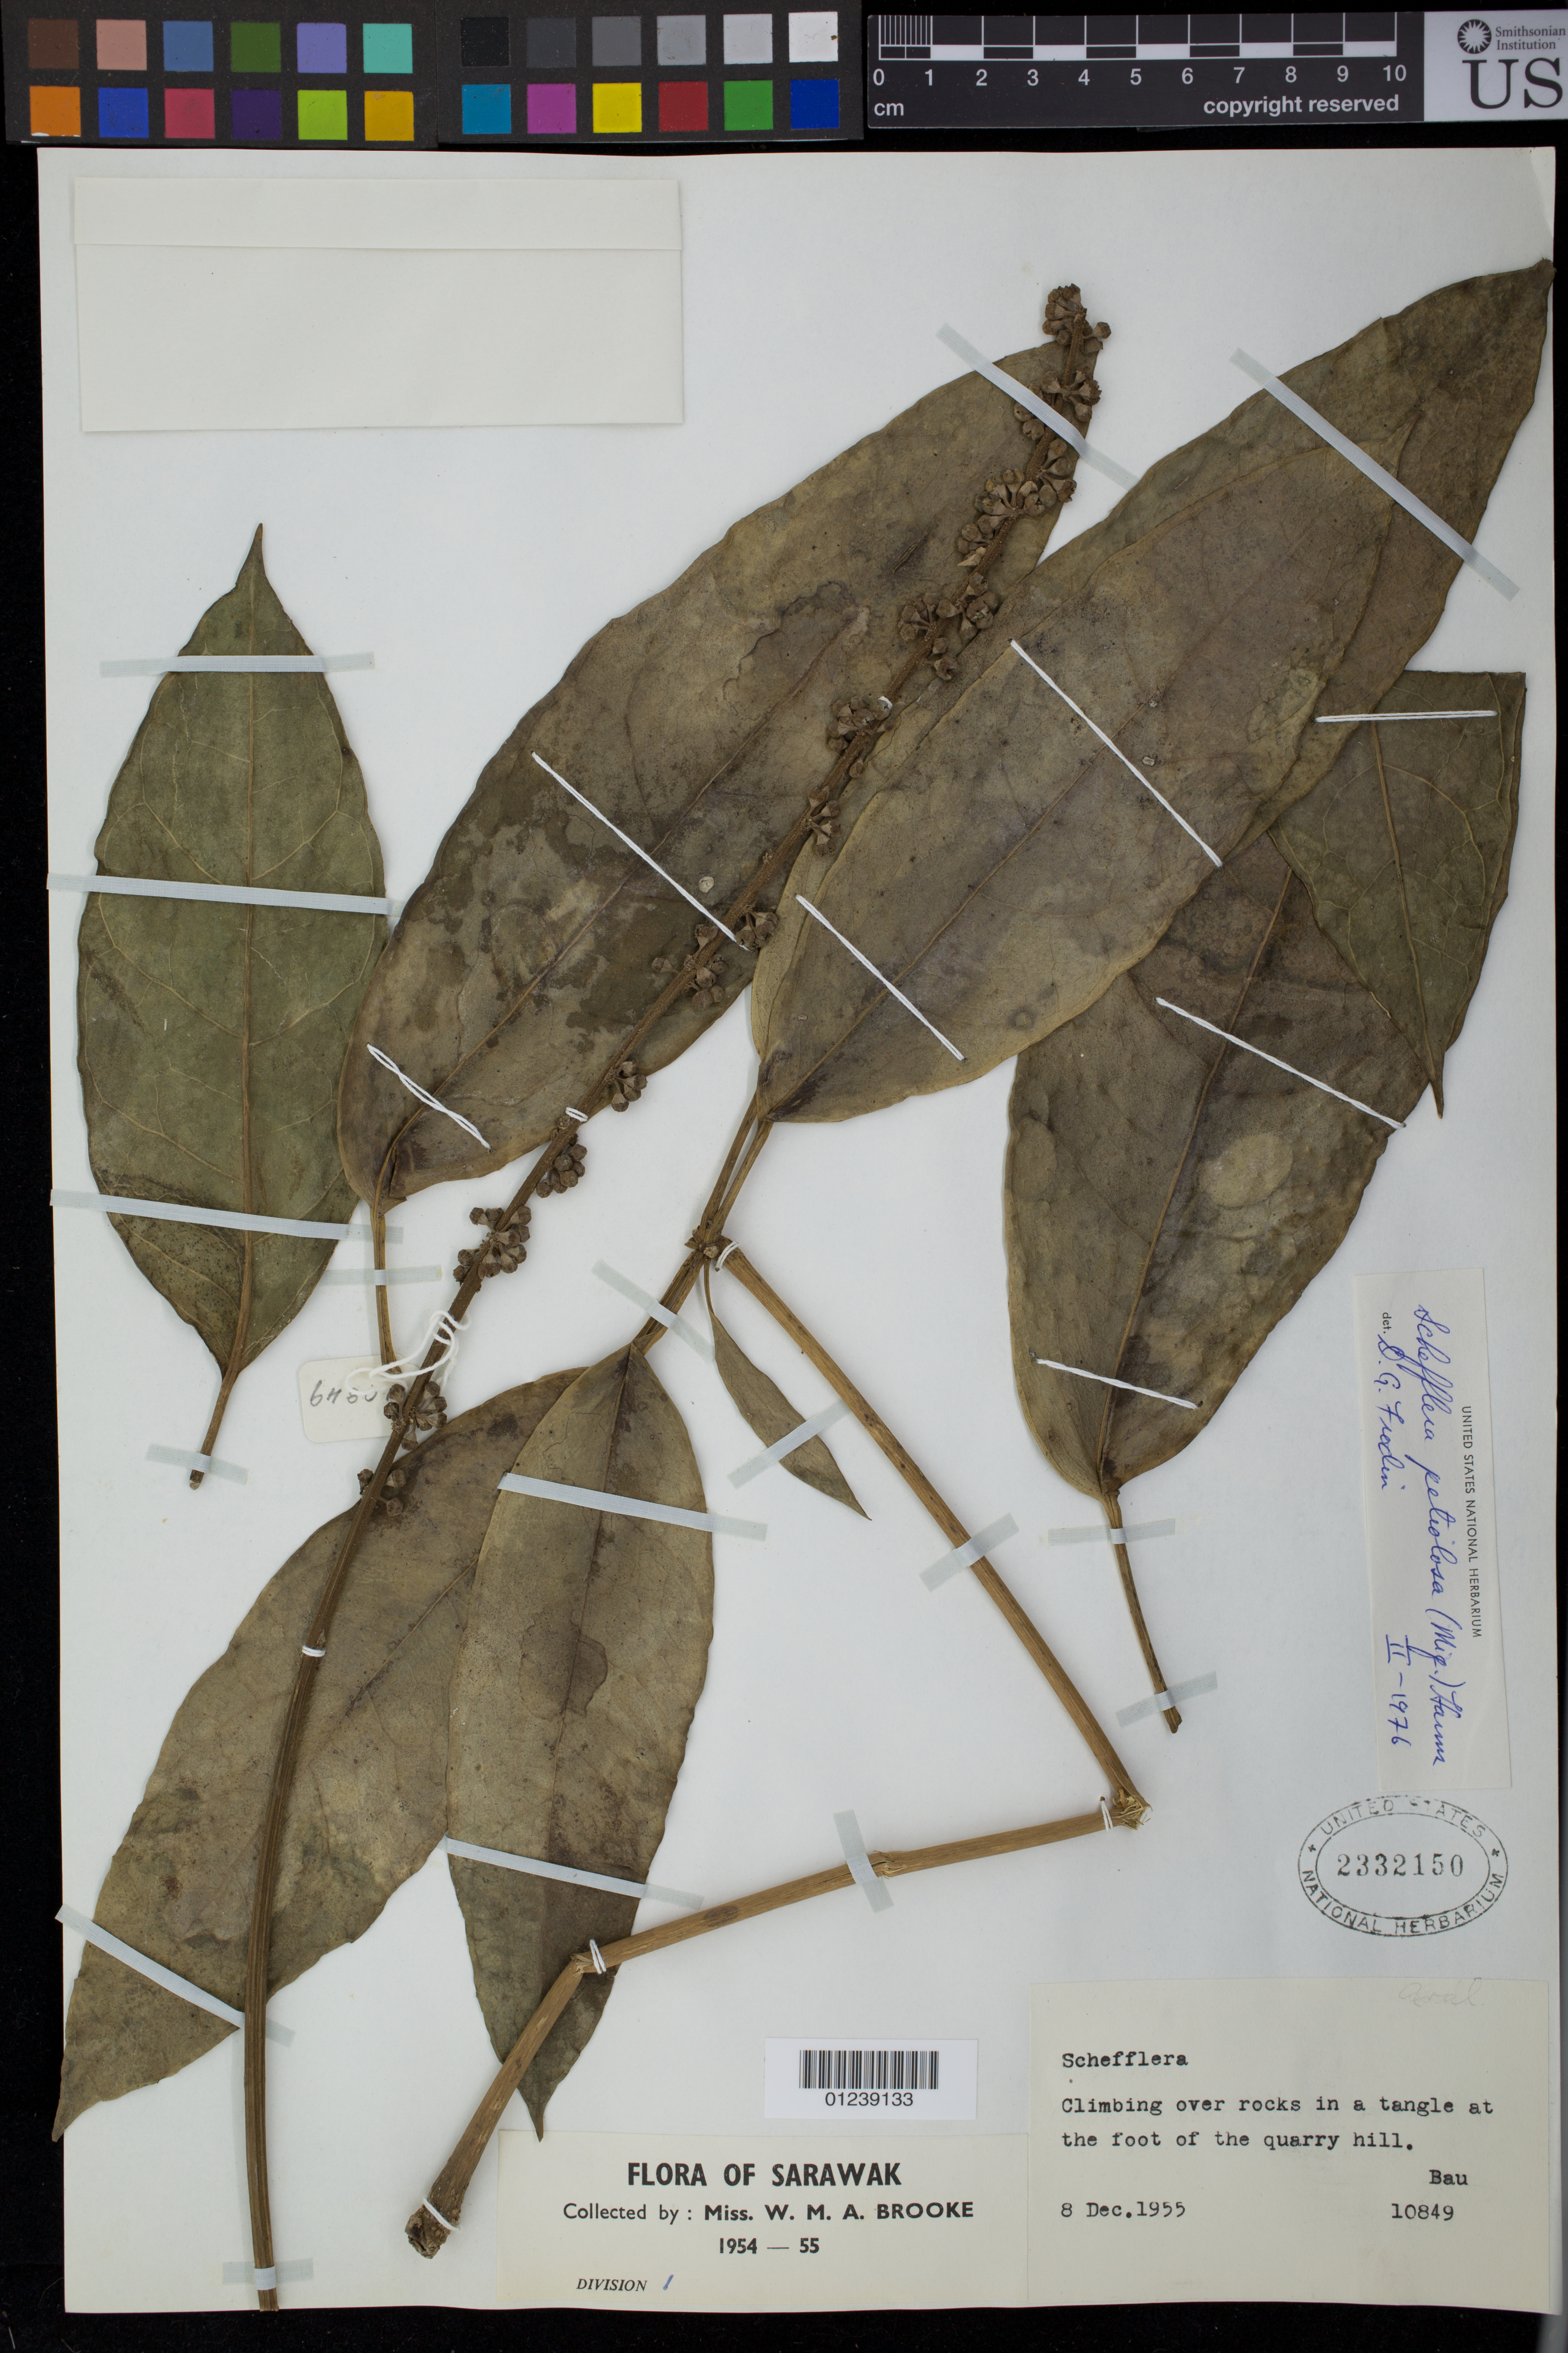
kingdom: Plantae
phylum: Tracheophyta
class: Magnoliopsida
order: Apiales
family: Araliaceae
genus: Heptapleurum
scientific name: Heptapleurum petiolosum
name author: (Miq.) Seem.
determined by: Wagner, W. L., (BOT), Smithsonian Institution - National Museum of Natural History (UNITED STATES)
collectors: W. Brooke & W. Brooke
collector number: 10849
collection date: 1955-12-08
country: Malaysia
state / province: Sarawak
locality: Bau. Foot of the quarry hill.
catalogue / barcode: US 2332150